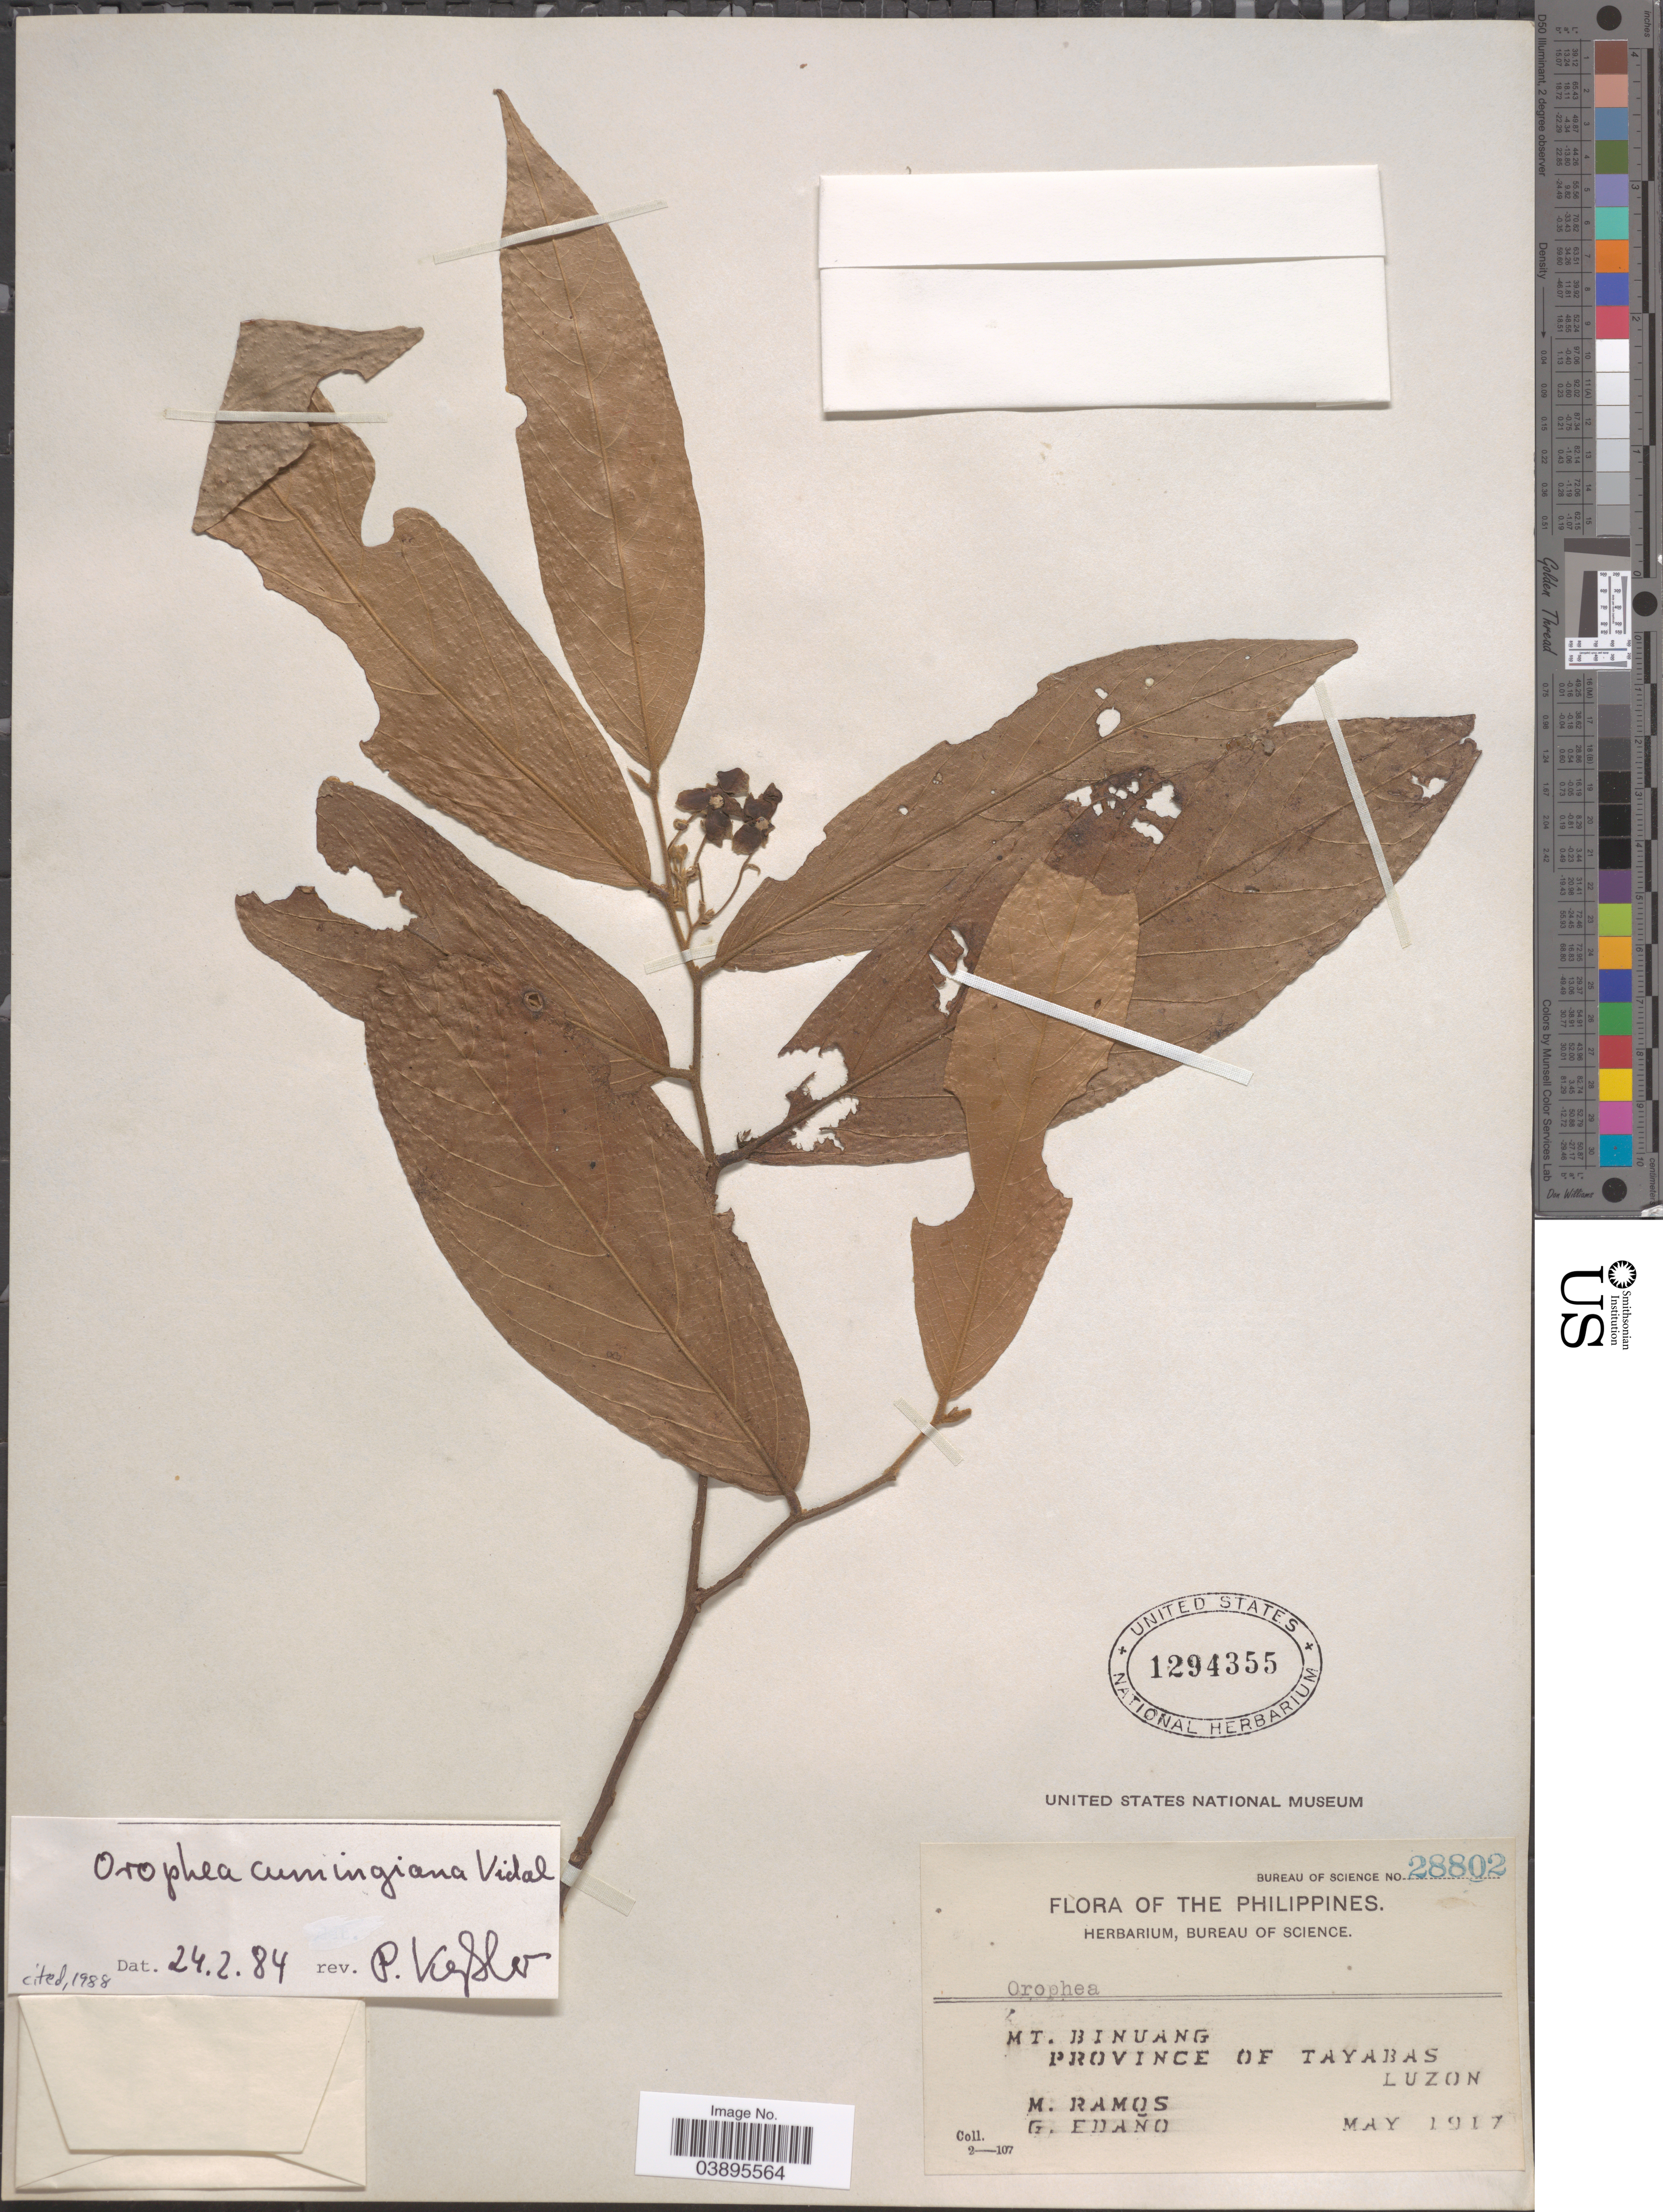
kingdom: Plantae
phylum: Tracheophyta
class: Magnoliopsida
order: Magnoliales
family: Annonaceae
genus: Orophea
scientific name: Orophea cumingiana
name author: S. Vidal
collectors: M. Ramos & G. Edaño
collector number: Bureau of Science 28802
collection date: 1917-05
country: Philippines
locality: Mt. Binuang. Province of Tayabas. Luzon.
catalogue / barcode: US 1294355